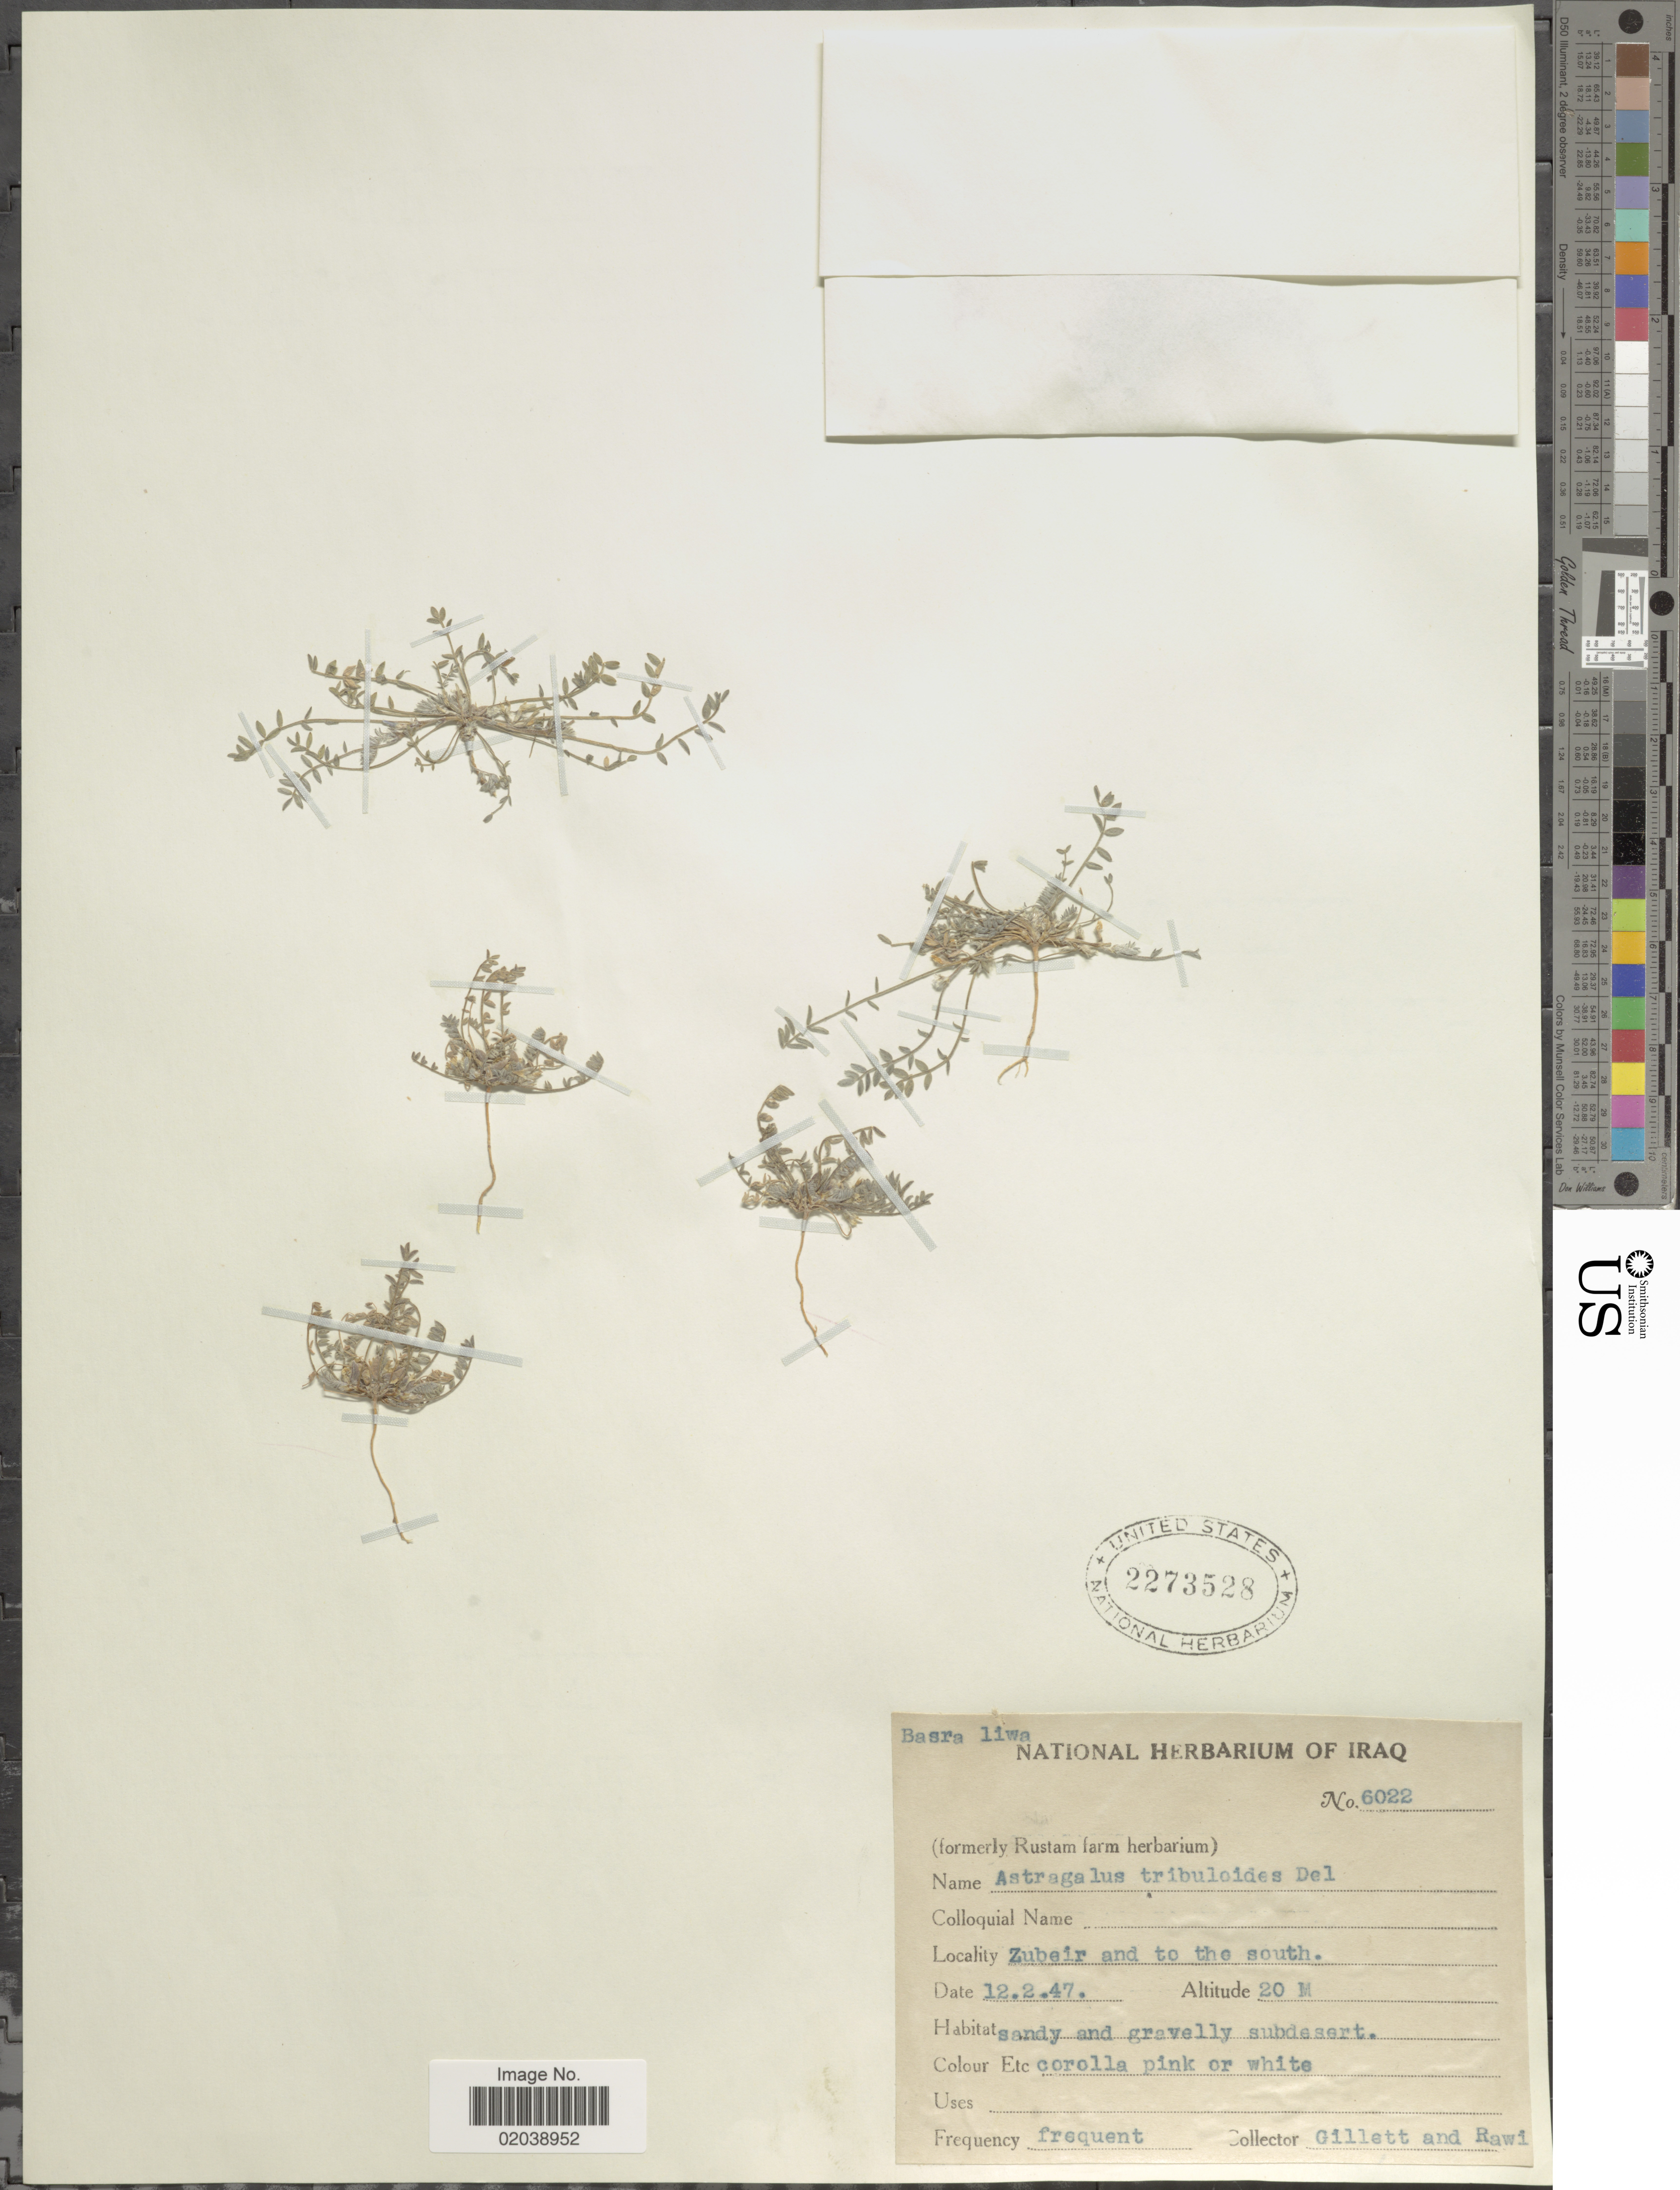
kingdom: Plantae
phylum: Tracheophyta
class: Magnoliopsida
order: Fabales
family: Fabaceae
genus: Astragalus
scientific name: Astragalus tribuloides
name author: Delile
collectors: Gillett, -- & -. Rawi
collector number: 6022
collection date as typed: Transcribed d/m/y: 12/2/47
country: Iraq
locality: Zubeir and to the south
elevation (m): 20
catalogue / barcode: US 2273528